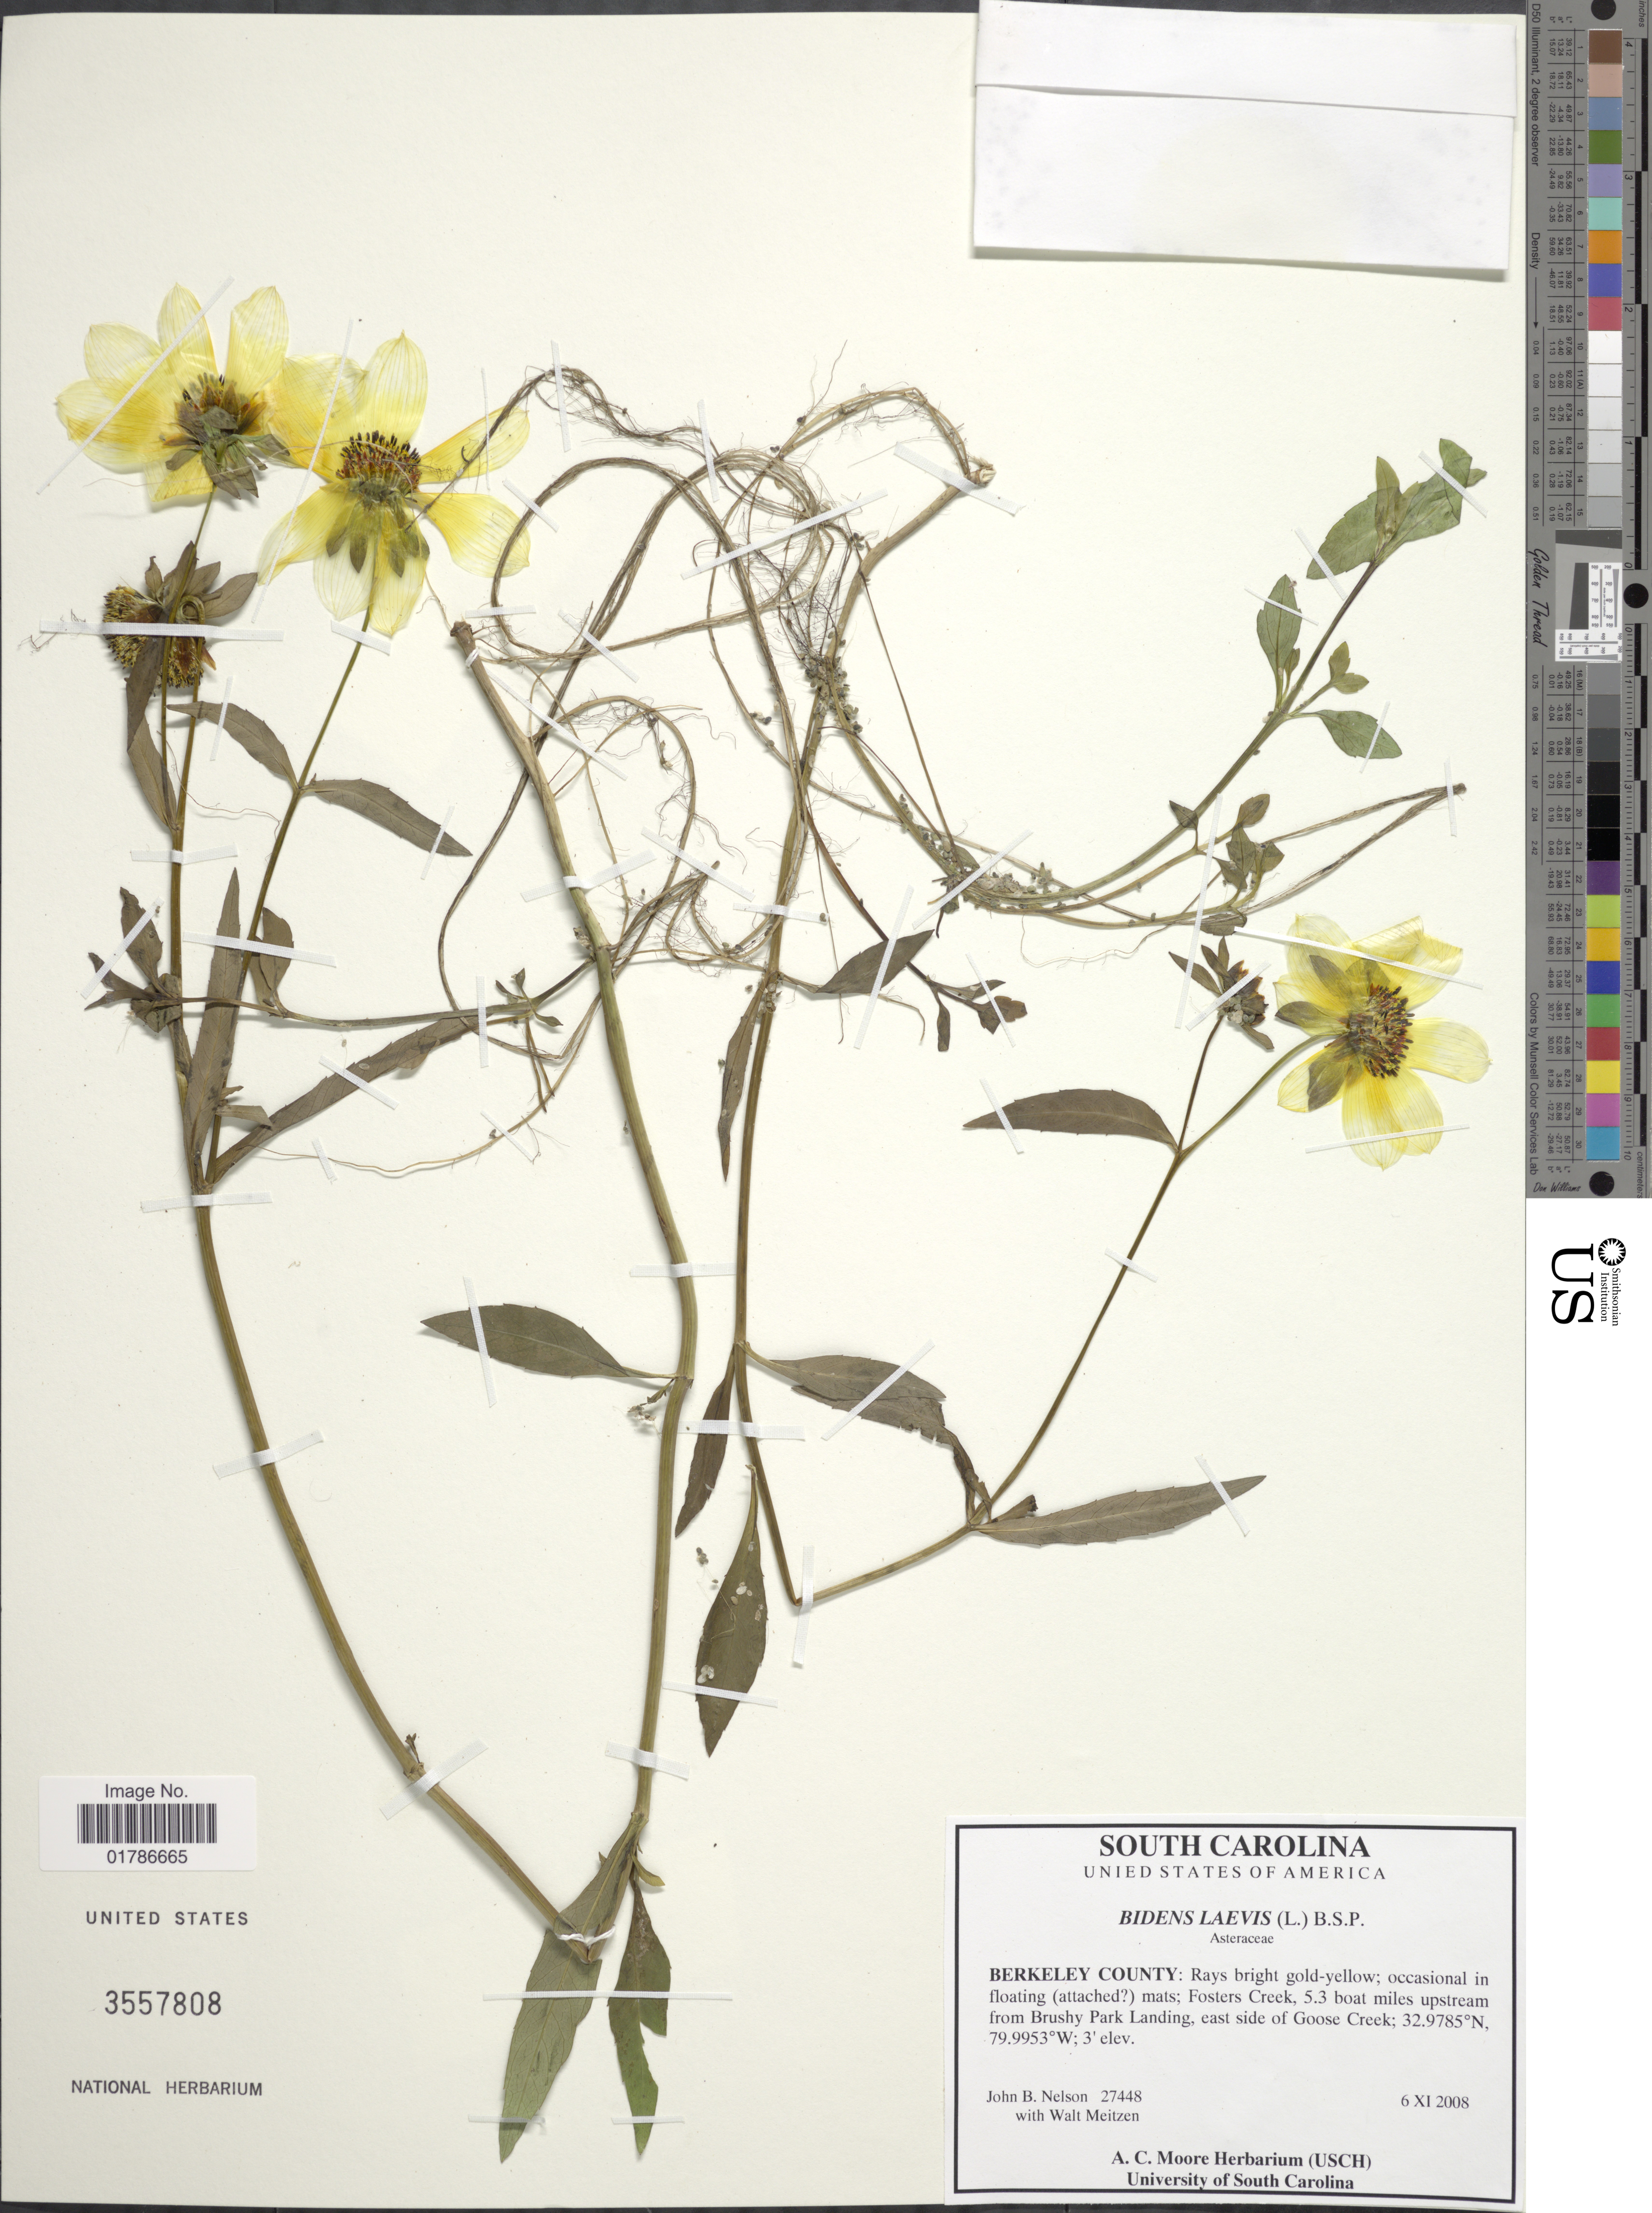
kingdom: Plantae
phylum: Tracheophyta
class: Magnoliopsida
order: Asterales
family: Asteraceae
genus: Bidens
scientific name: Bidens laevis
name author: (L.) Britton, Stearns & Poggenb.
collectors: J. B. Nelson & W. Meitzen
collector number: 27448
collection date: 2008-11-06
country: United States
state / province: South Carolina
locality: Berkeley County: occasional in floating (attached [unsure placement]) mats; Fosters creek, 5.3 boat miles upstream from Brushy Park Landing, east side of Goose Creek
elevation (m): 1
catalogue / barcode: US 3557808